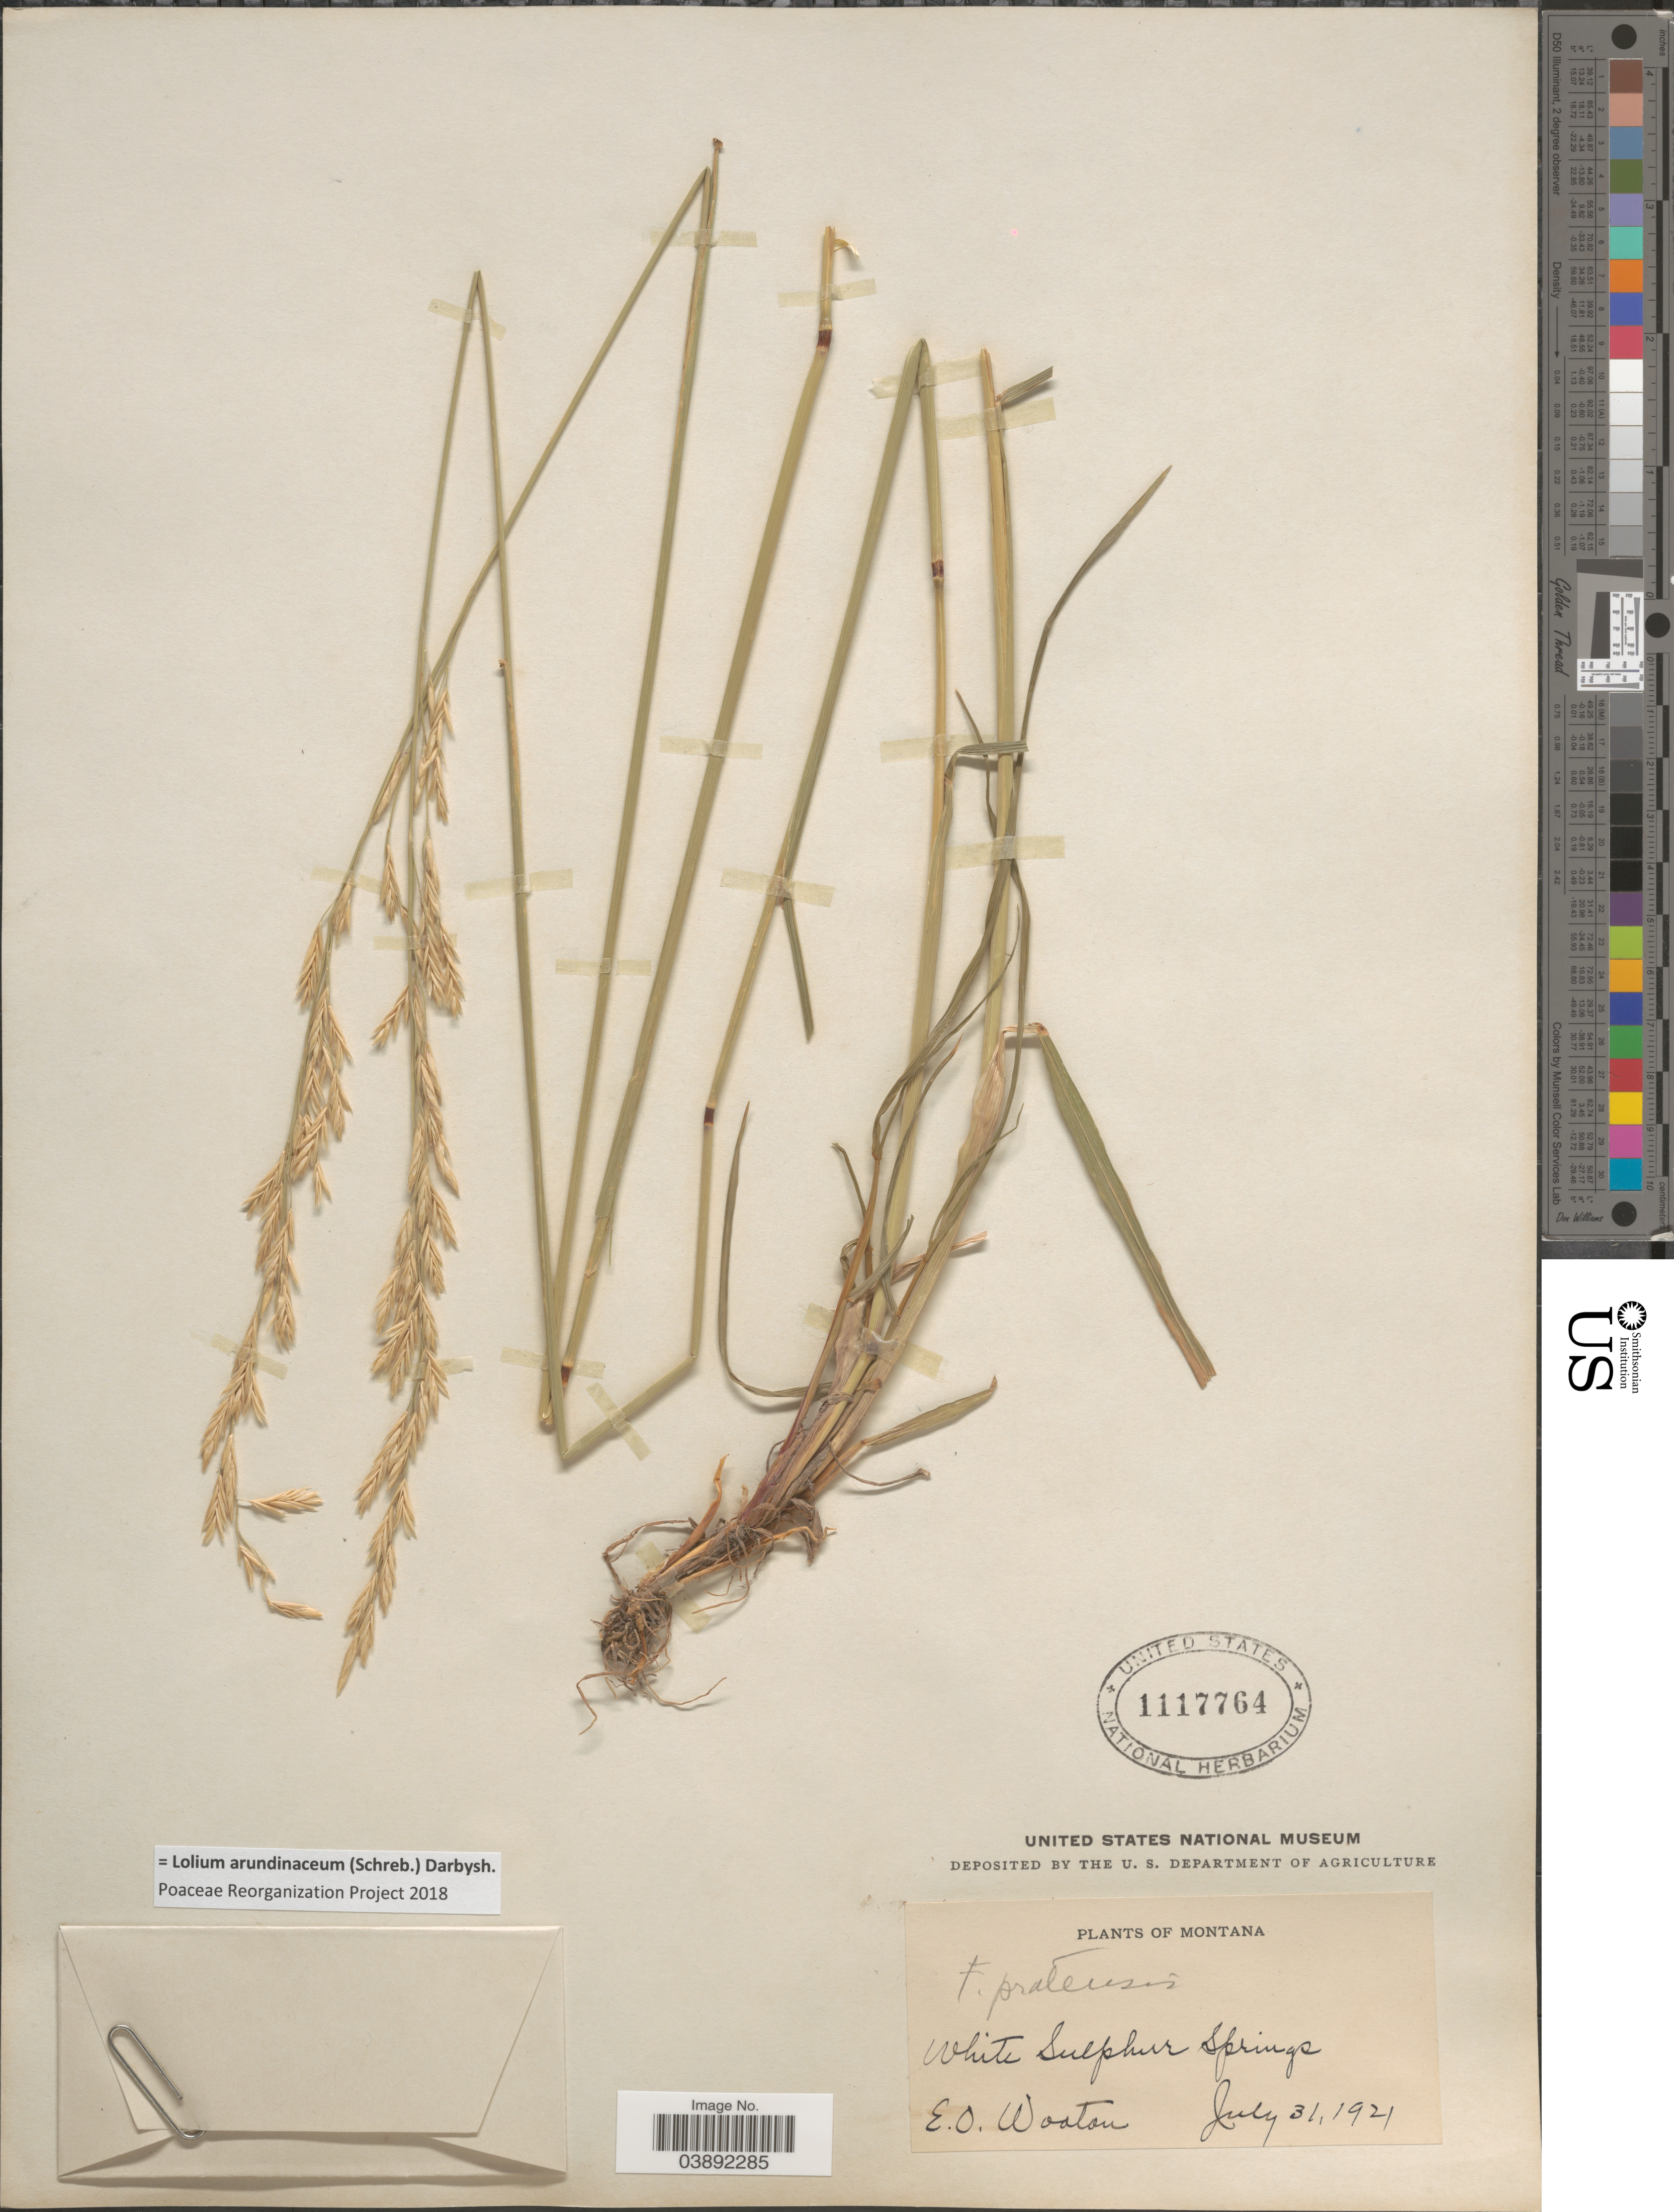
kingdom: Plantae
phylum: Tracheophyta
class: Liliopsida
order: Poales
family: Poaceae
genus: Lolium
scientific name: Lolium arundinaceum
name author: (Schreb.) Darbysh.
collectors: E. O. Wooton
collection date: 1921-07-31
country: United States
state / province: Montana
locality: White Sulphur Springs.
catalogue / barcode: US 1117764